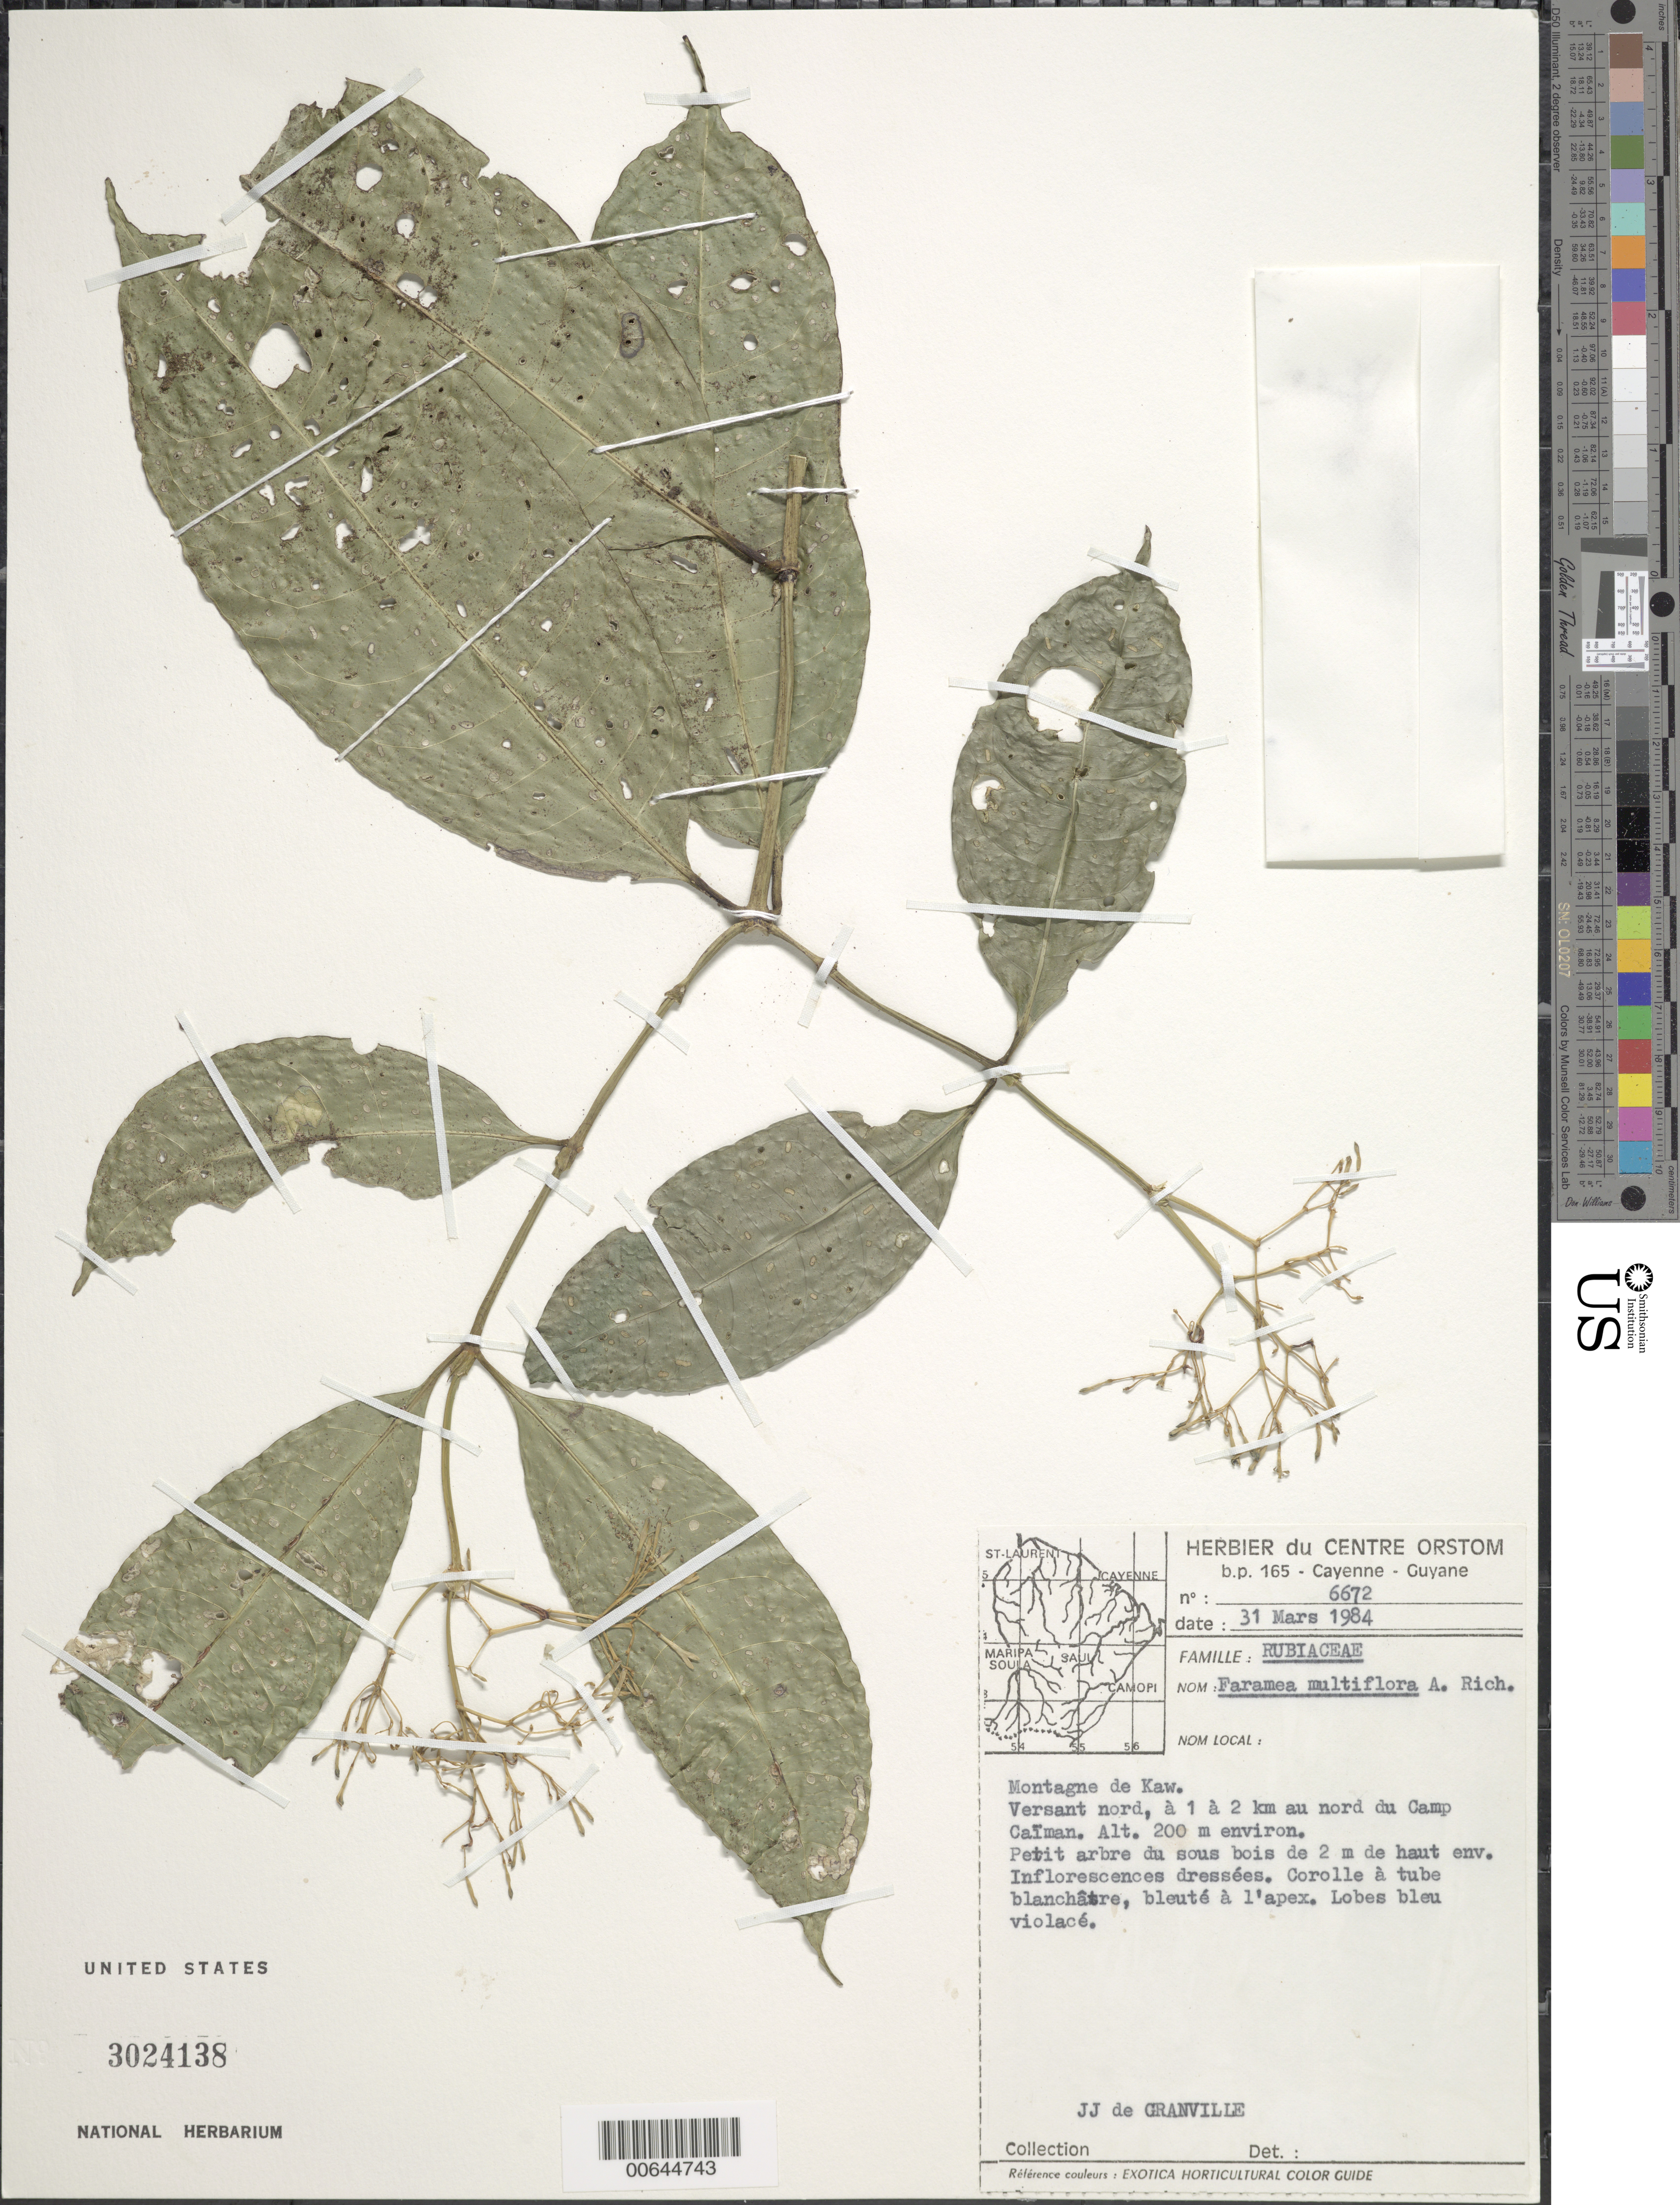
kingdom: Plantae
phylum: Tracheophyta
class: Magnoliopsida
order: Gentianales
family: Rubiaceae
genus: Faramea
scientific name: Faramea multiflora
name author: A. Rich. ex DC.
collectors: J.-J. de Granville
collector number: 6672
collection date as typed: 31-Mar-84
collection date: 1984-03-31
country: French Guiana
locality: Montagne de Kaw, 1-2 km N of camp Caïman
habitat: Versant nord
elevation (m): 200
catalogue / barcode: US 3024138